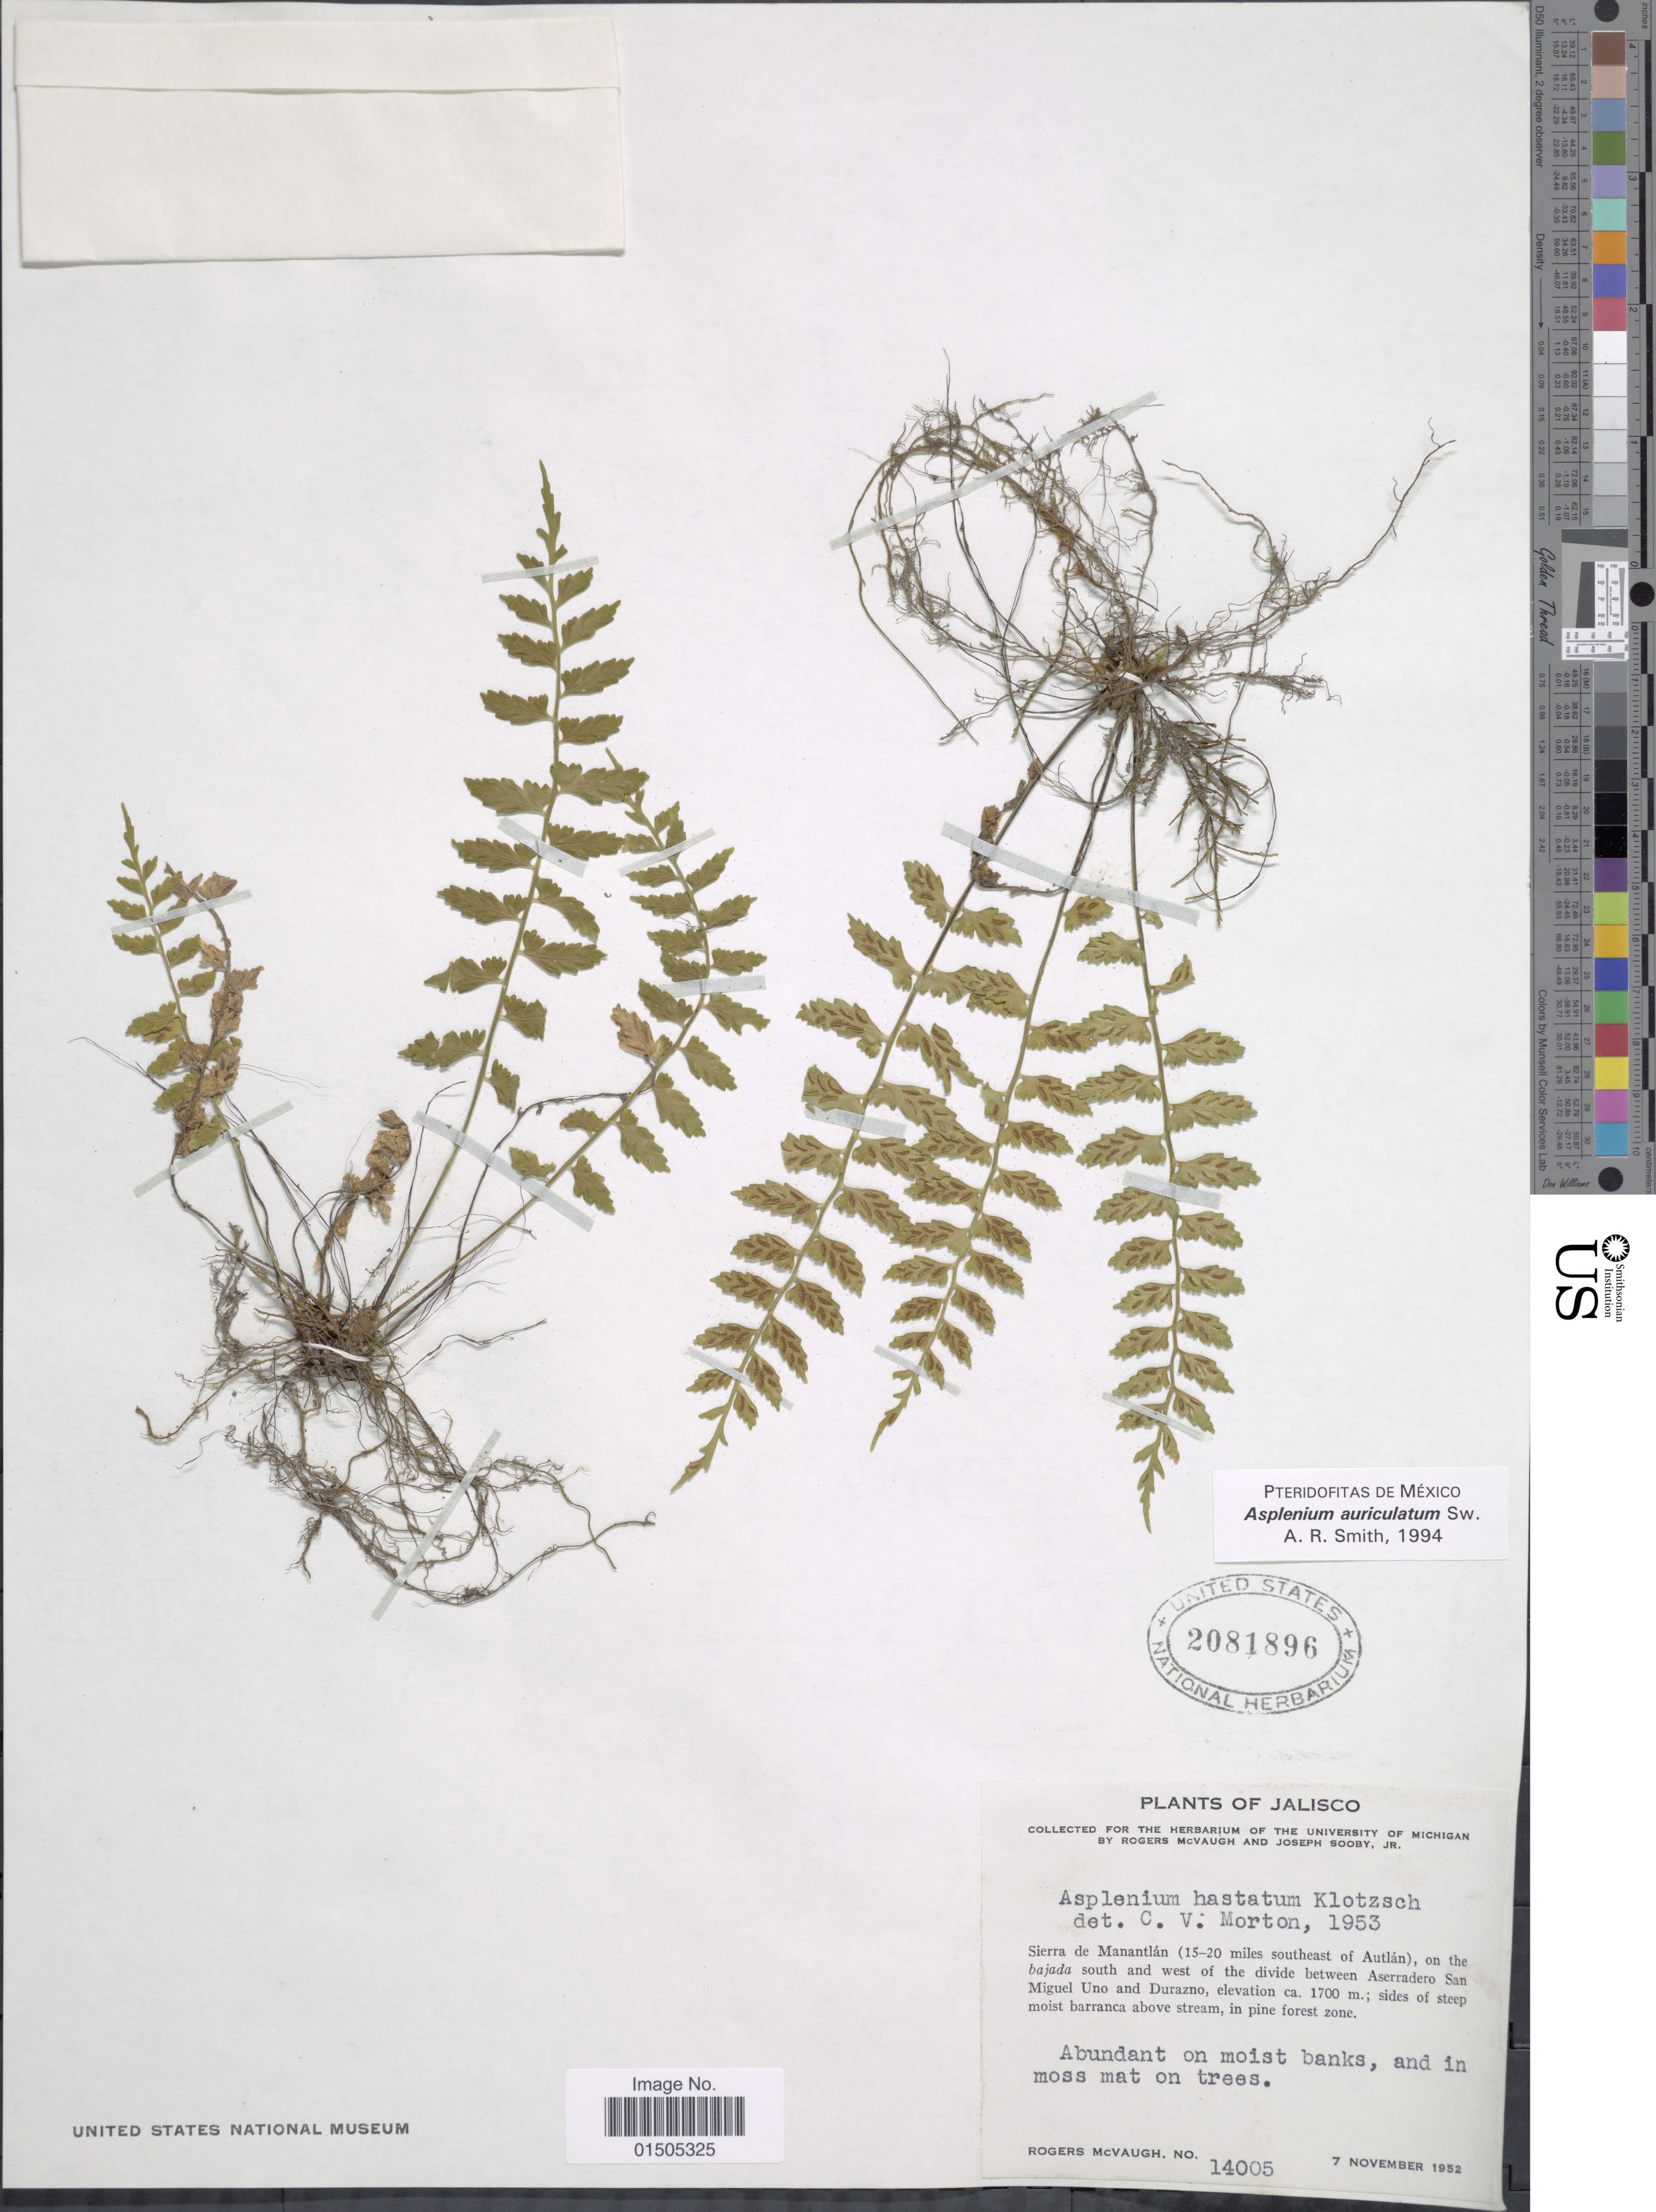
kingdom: Plantae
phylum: Tracheophyta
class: Polypodiopsida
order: Polypodiales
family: Aspleniaceae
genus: Asplenium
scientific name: Asplenium auriculatum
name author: Sw.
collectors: R. McVaugh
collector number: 14005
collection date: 1952-11-07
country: Mexico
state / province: Jalisco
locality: Sierra de Manantlán (15-20 miles southeast of Autlán), on the bajada south and west of the divide between Aserradero San Miguel Uno and Durazno.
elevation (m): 1700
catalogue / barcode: US 2081896